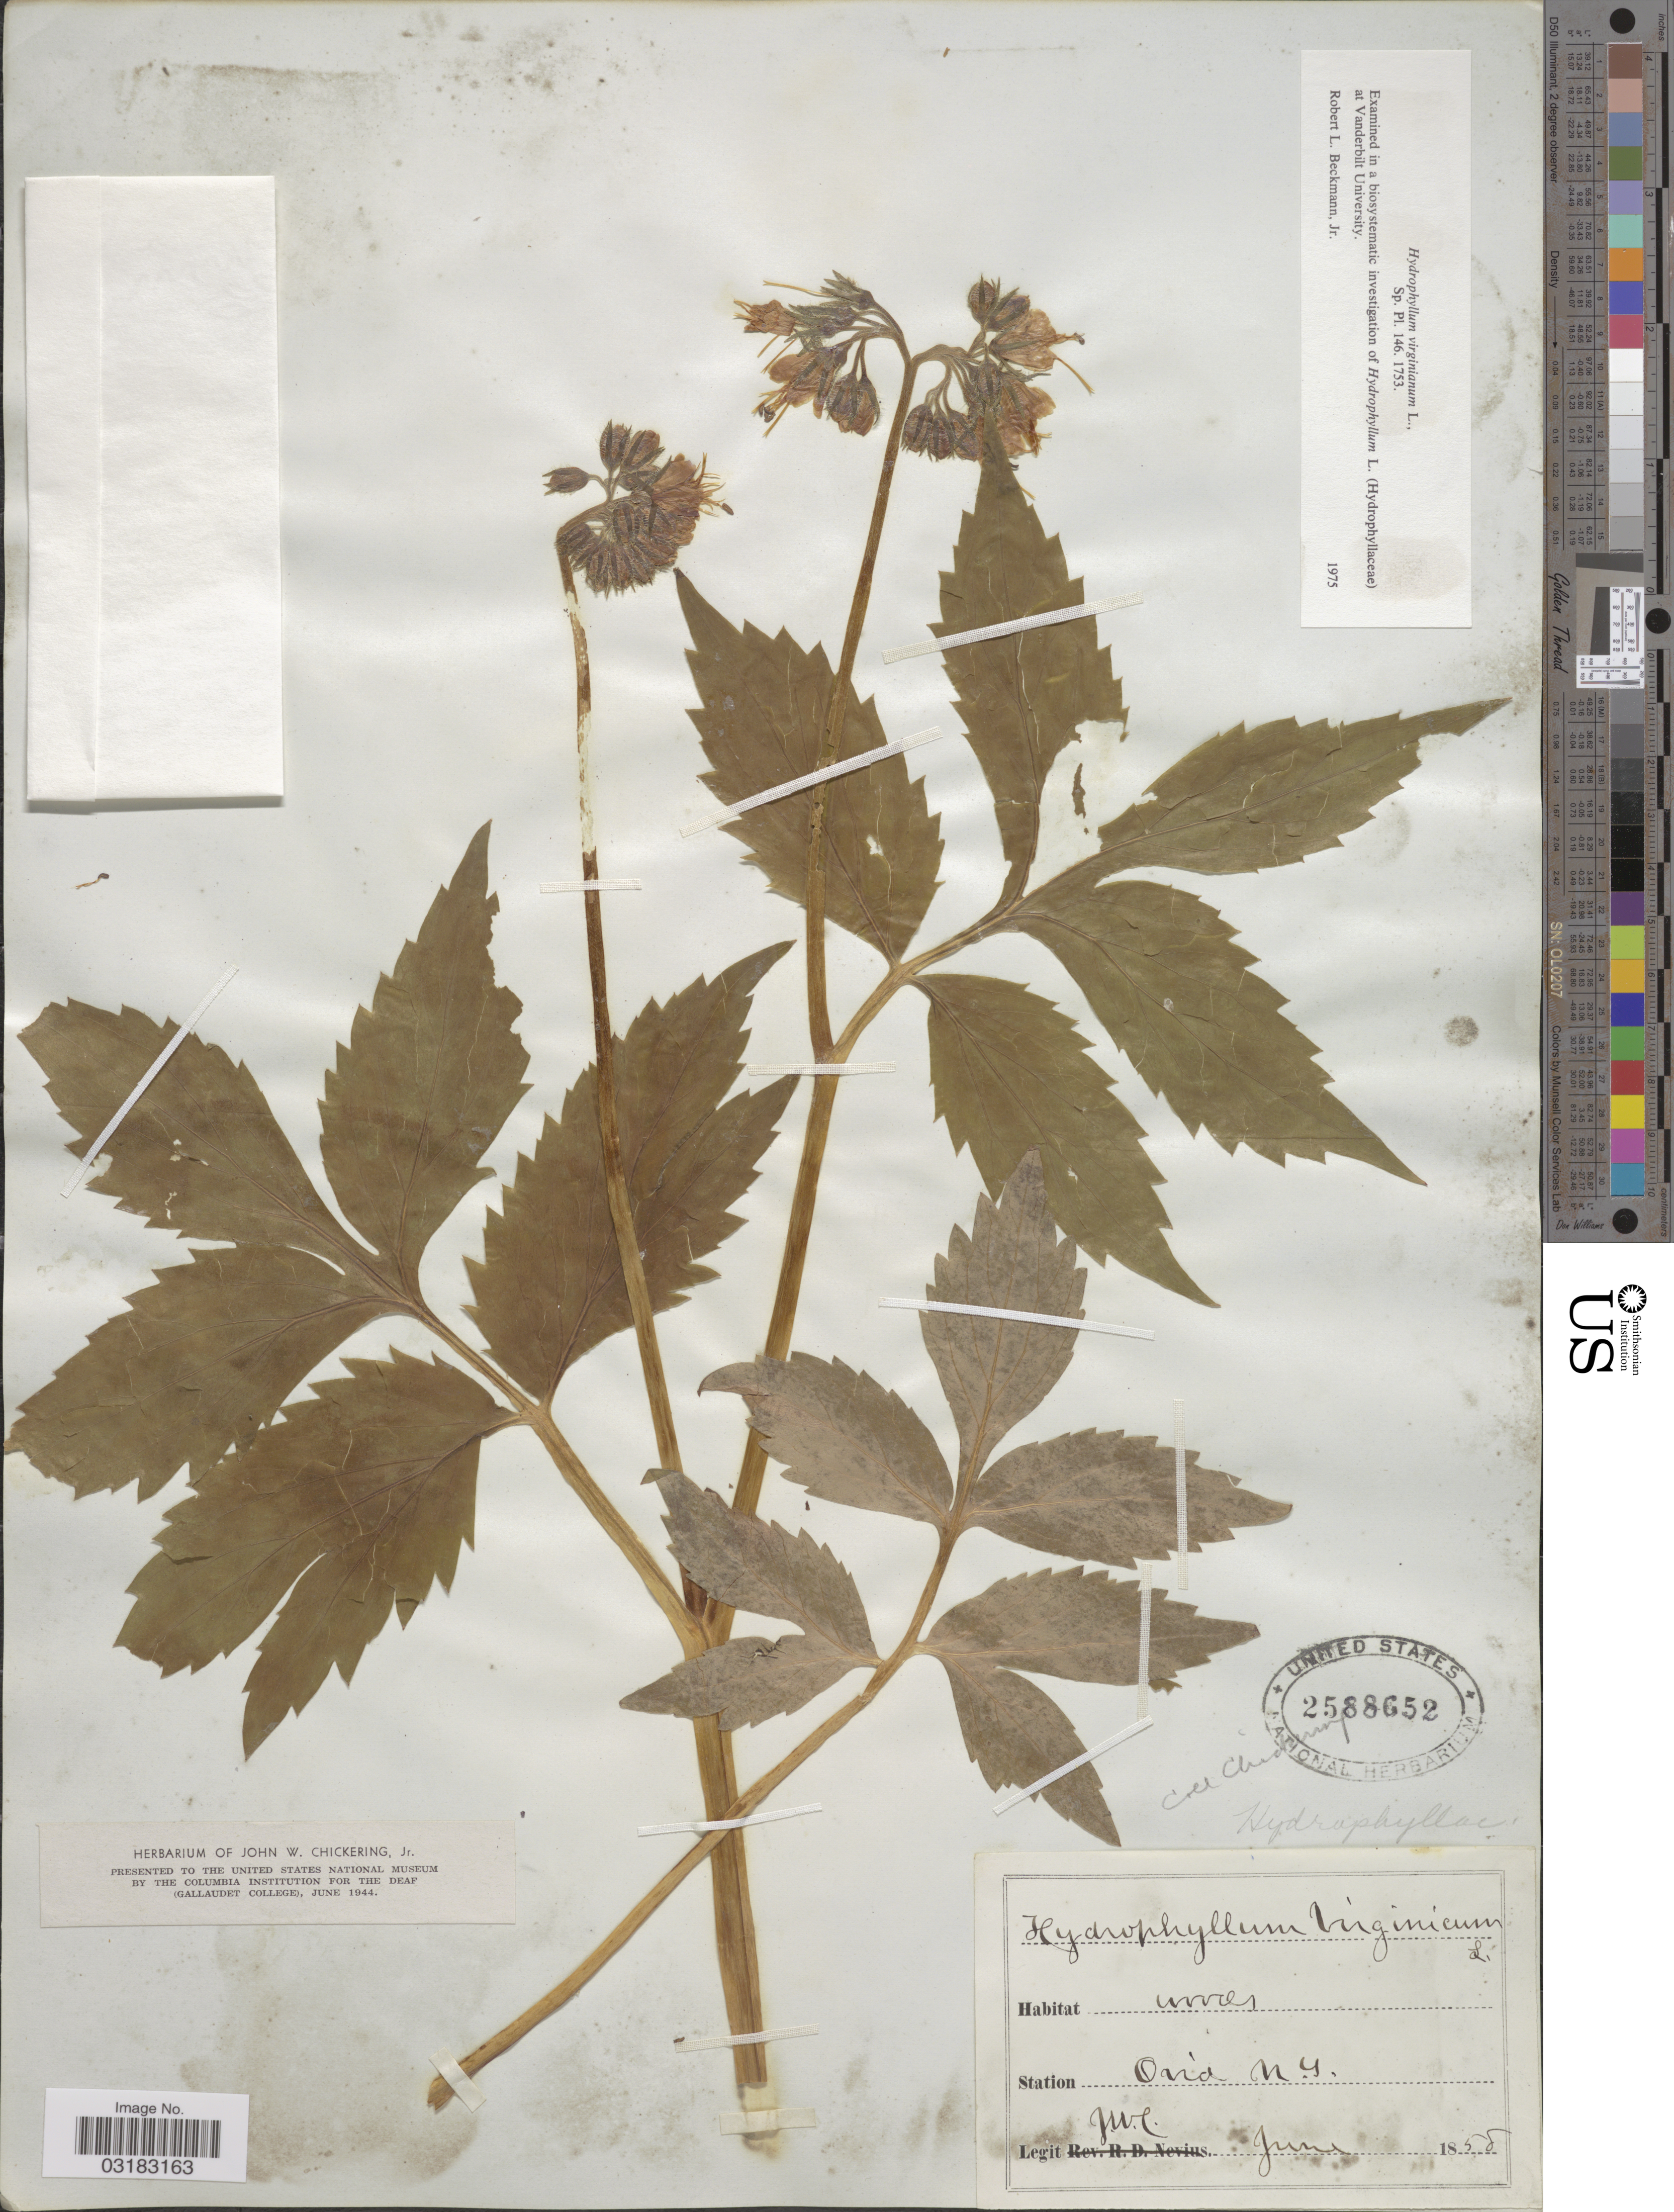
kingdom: Plantae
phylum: Tracheophyta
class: Magnoliopsida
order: Boraginales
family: Hydrophyllaceae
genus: Hydrophyllum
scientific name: Hydrophyllum virginianum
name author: L.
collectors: J. W. Chickering Jr.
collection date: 1858-06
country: United States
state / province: New York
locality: Ovid.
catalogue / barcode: US 2588652